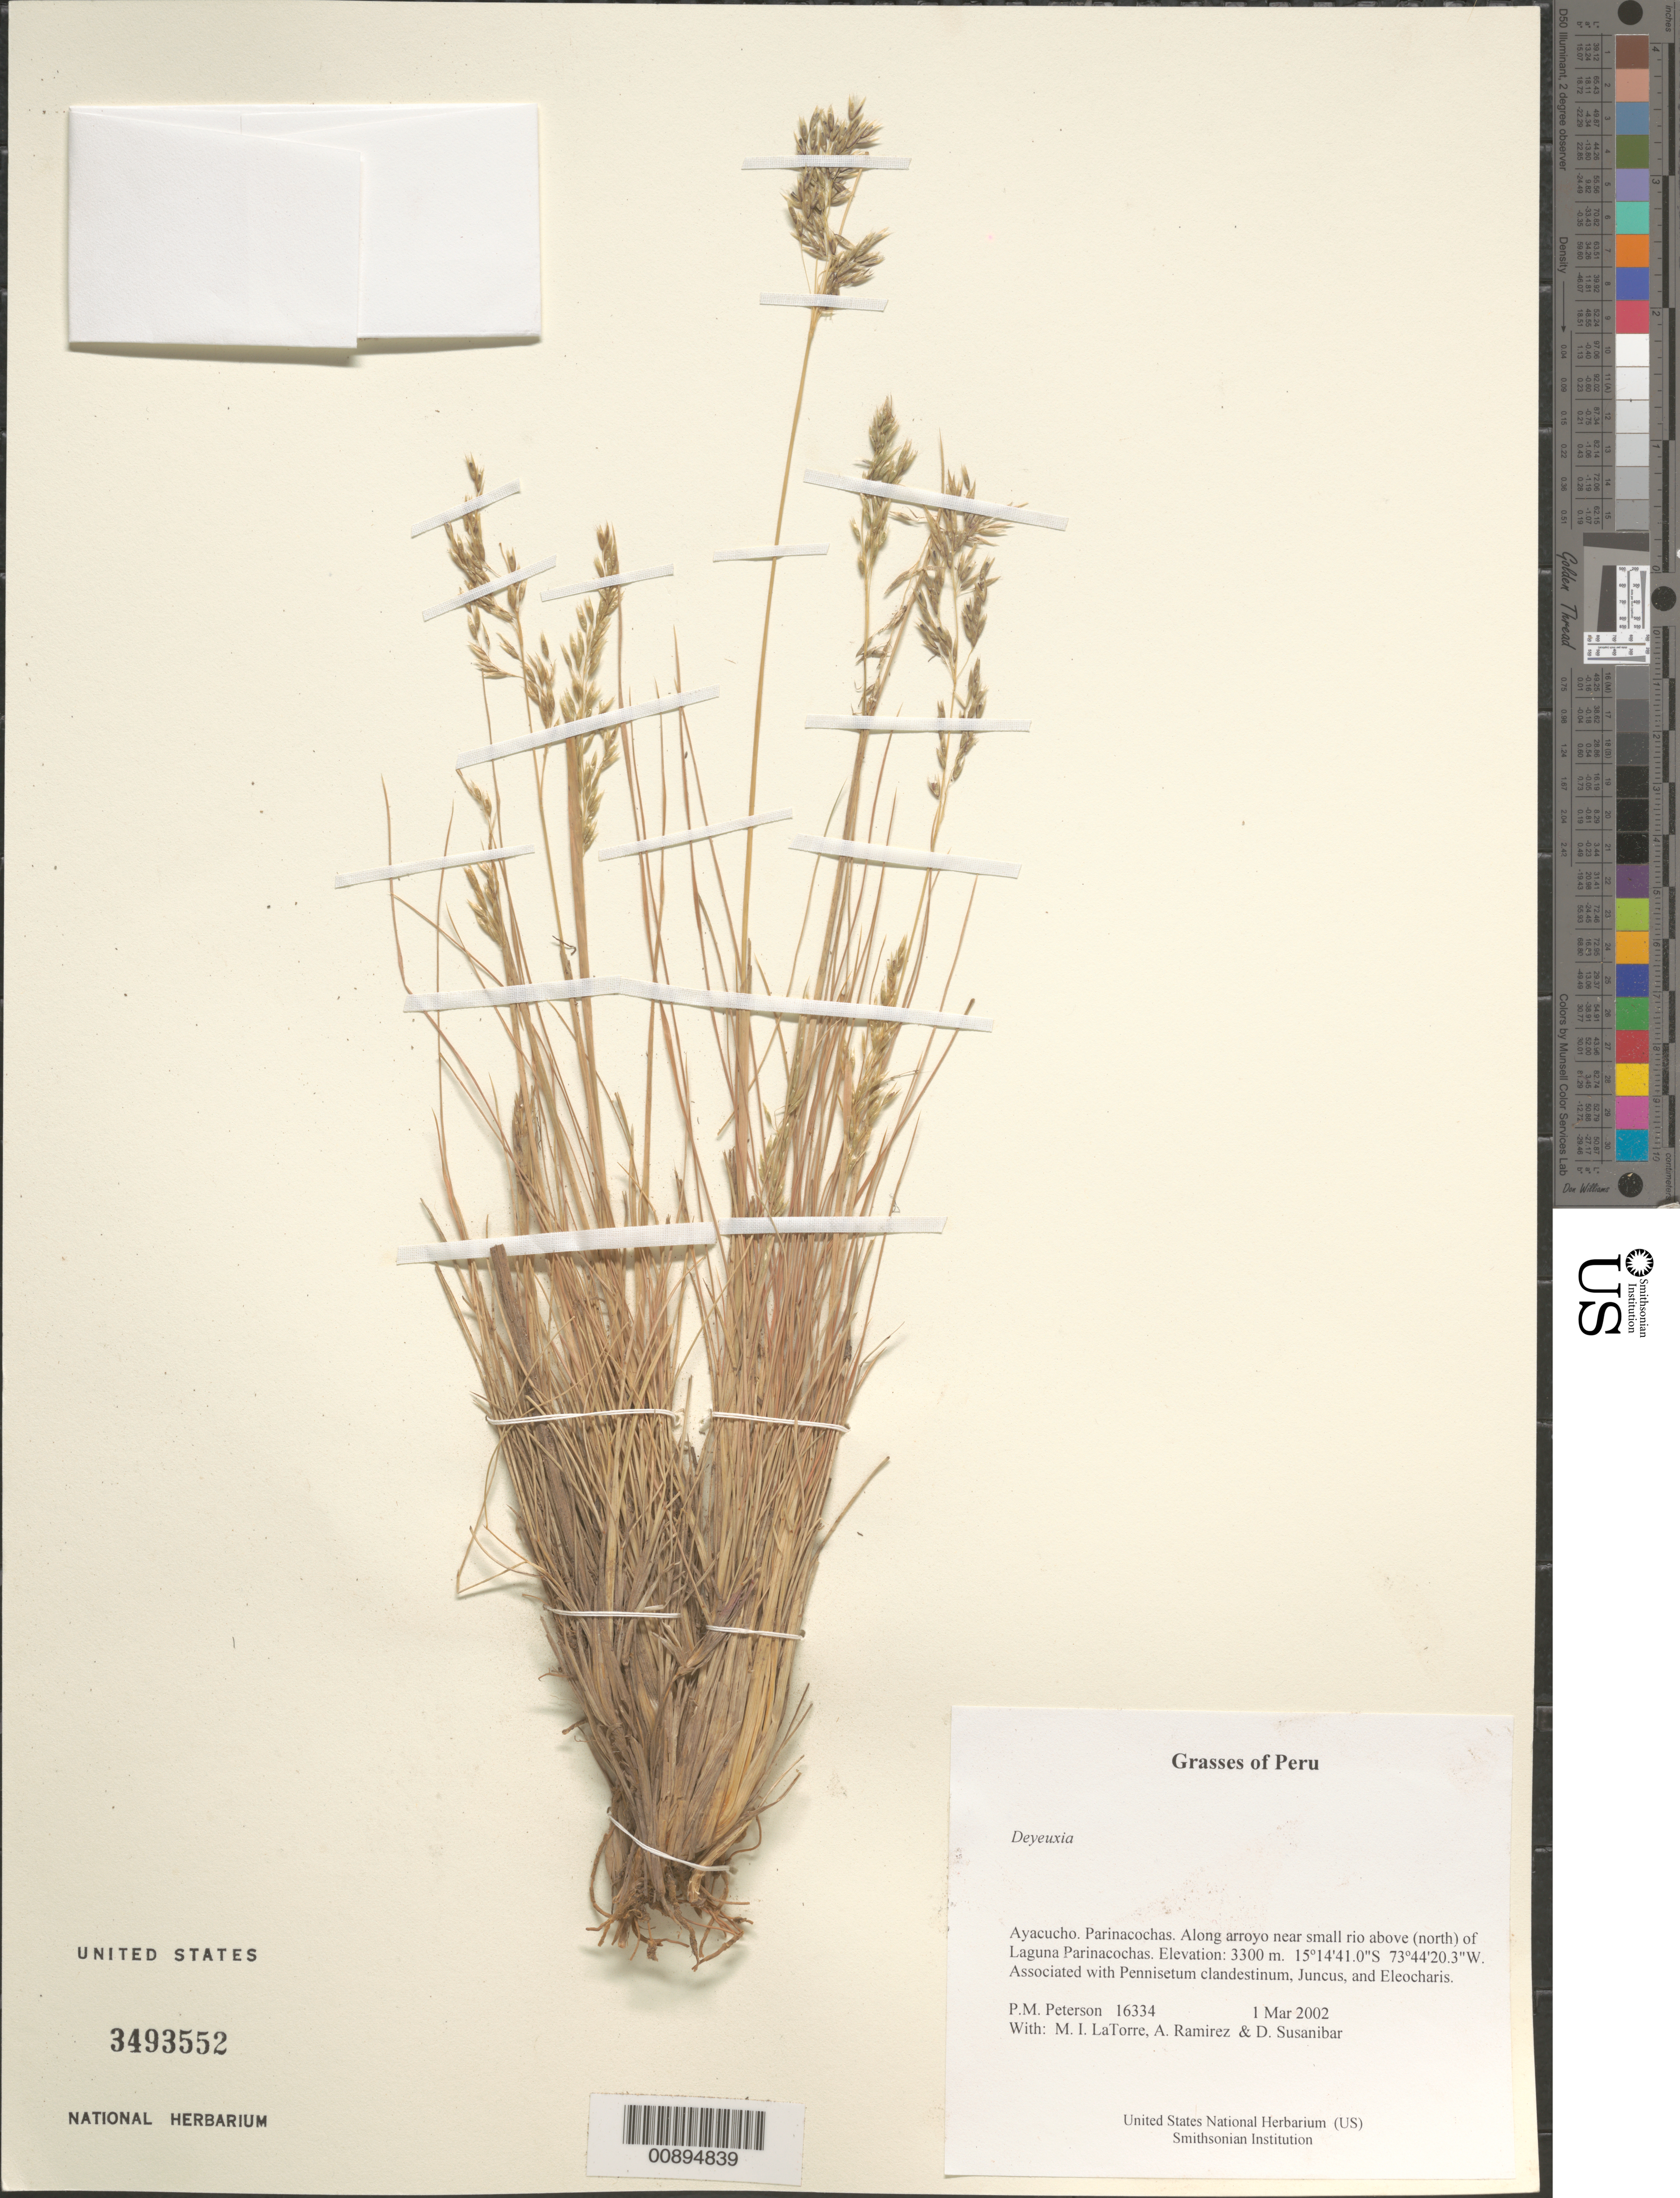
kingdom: Plantae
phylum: Tracheophyta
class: Liliopsida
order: Poales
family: Poaceae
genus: Calamagrostis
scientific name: Calamagrostis sp.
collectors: P. M. Peterson, M. I. La Torre, A. Ramírez & D. Susanibar Cruz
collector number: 16334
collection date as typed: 01 Mar 2002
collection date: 2002-03-01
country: Peru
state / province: Ayacucho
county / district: Parinacochas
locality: Along arroyo near small rio above (north) of Laguna Parinacochas.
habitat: Associated with ~Pennisetum clandestinum, Juncus, and Eleocharis~.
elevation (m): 3300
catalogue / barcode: US 3493552